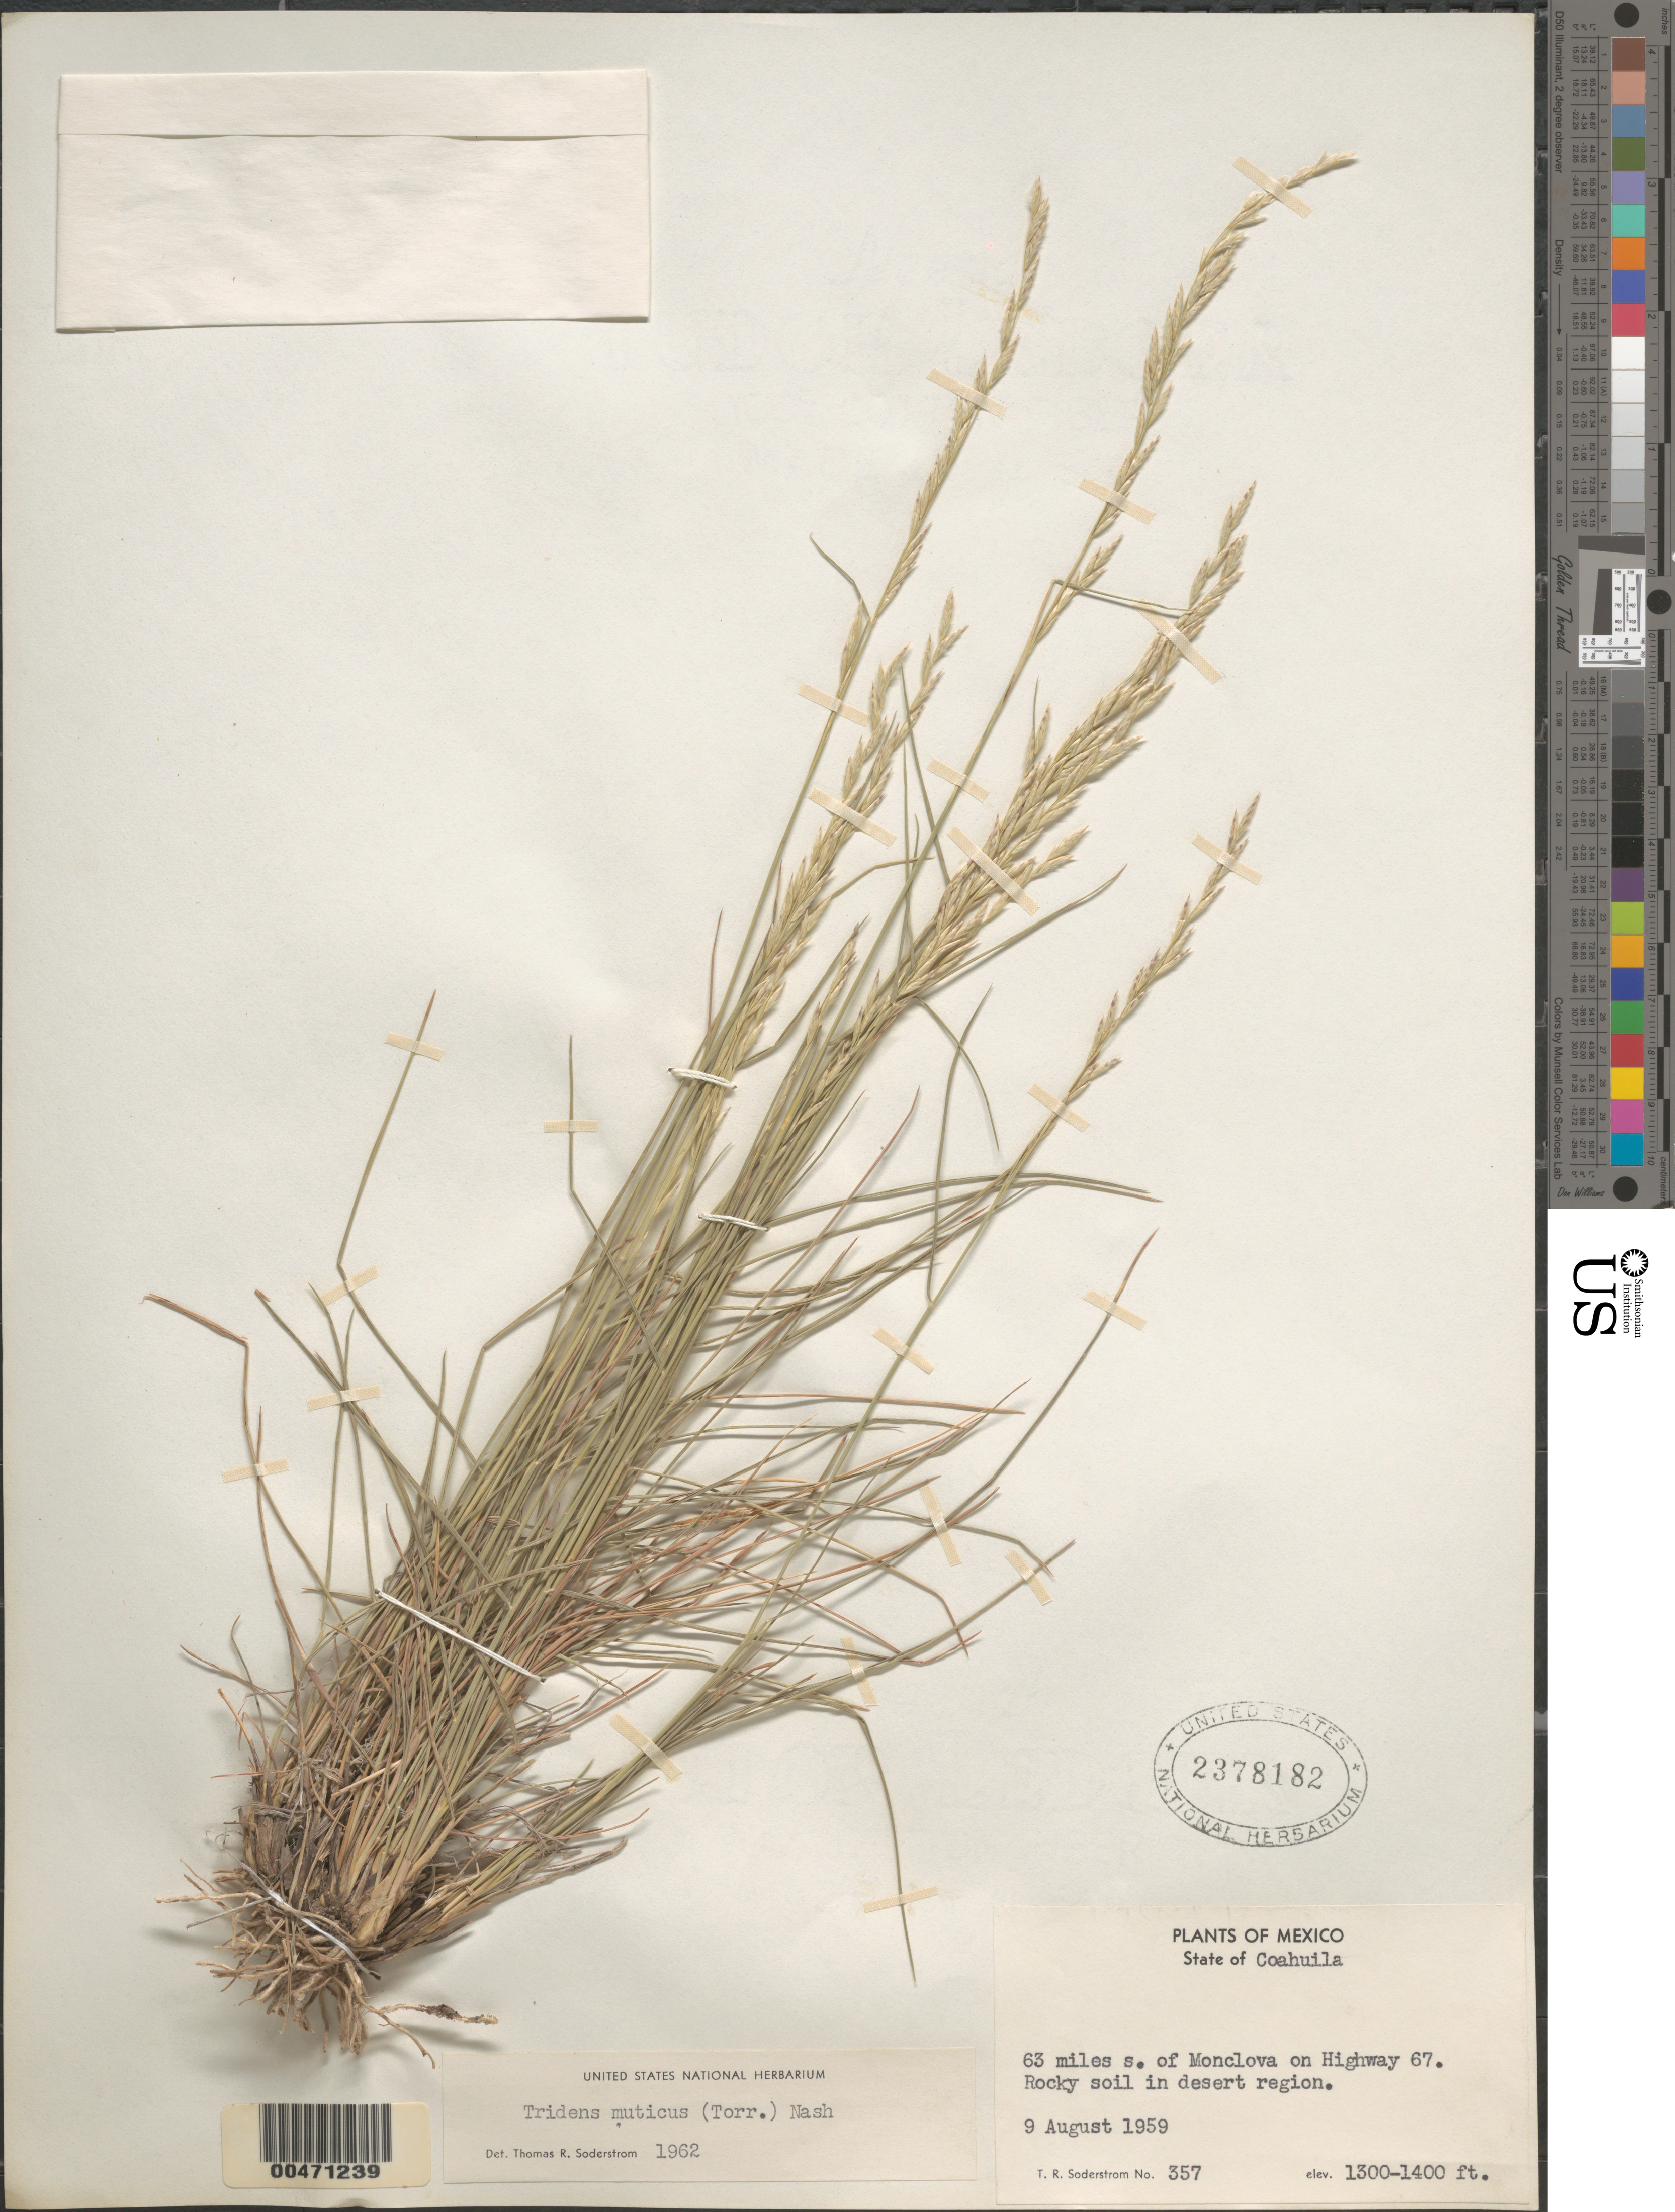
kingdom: Plantae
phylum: Tracheophyta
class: Liliopsida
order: Poales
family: Poaceae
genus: Tridens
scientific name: Tridens muticus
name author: (Torr.) Nash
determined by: Soderstrom, T. R.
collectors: T. R. Soderstrom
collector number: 357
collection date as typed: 9 Aug 1959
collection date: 1959-08-09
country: Mexico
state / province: Coahuila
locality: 63 mi S of Monclova on Hwy 67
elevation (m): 396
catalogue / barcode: US 2378182